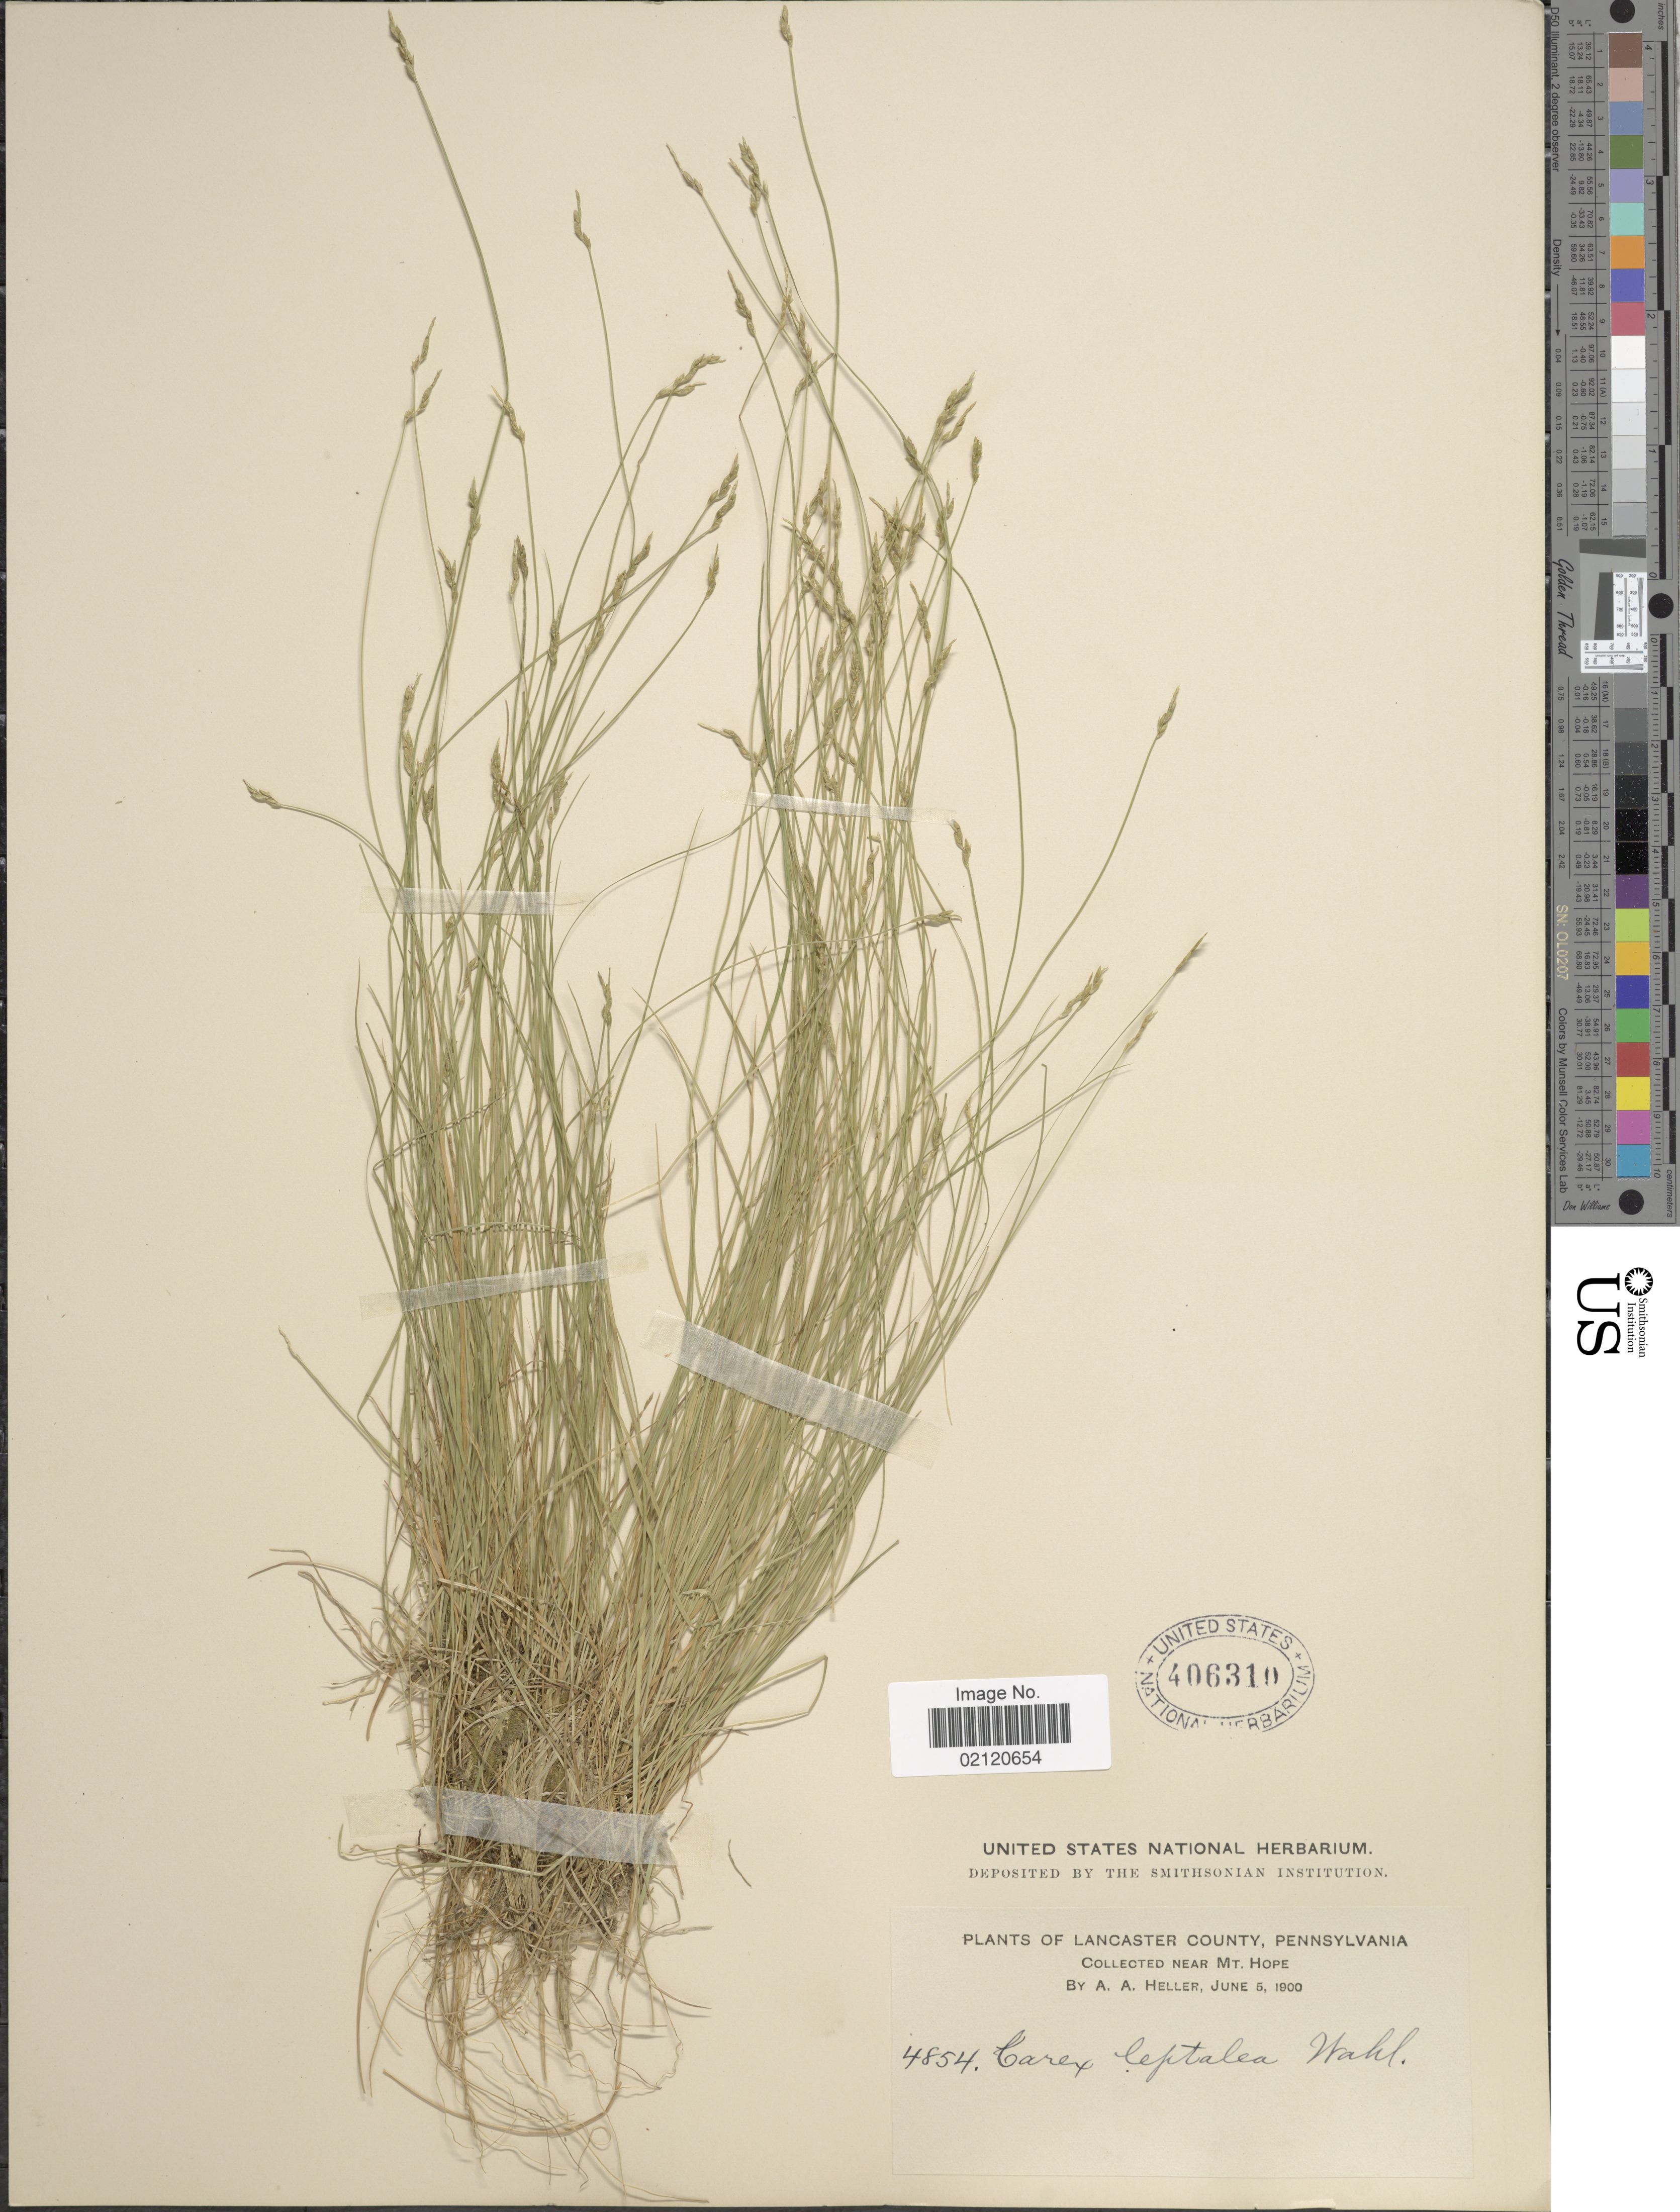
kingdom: Plantae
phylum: Tracheophyta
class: Liliopsida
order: Poales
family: Cyperaceae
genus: Carex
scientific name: Carex leptalea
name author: Wahlenb.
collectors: A. A. Heller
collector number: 4854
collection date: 1900-06-05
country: United States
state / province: Pennsylvania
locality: Lancaster County, near Mt. Hope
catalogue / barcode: US 406310